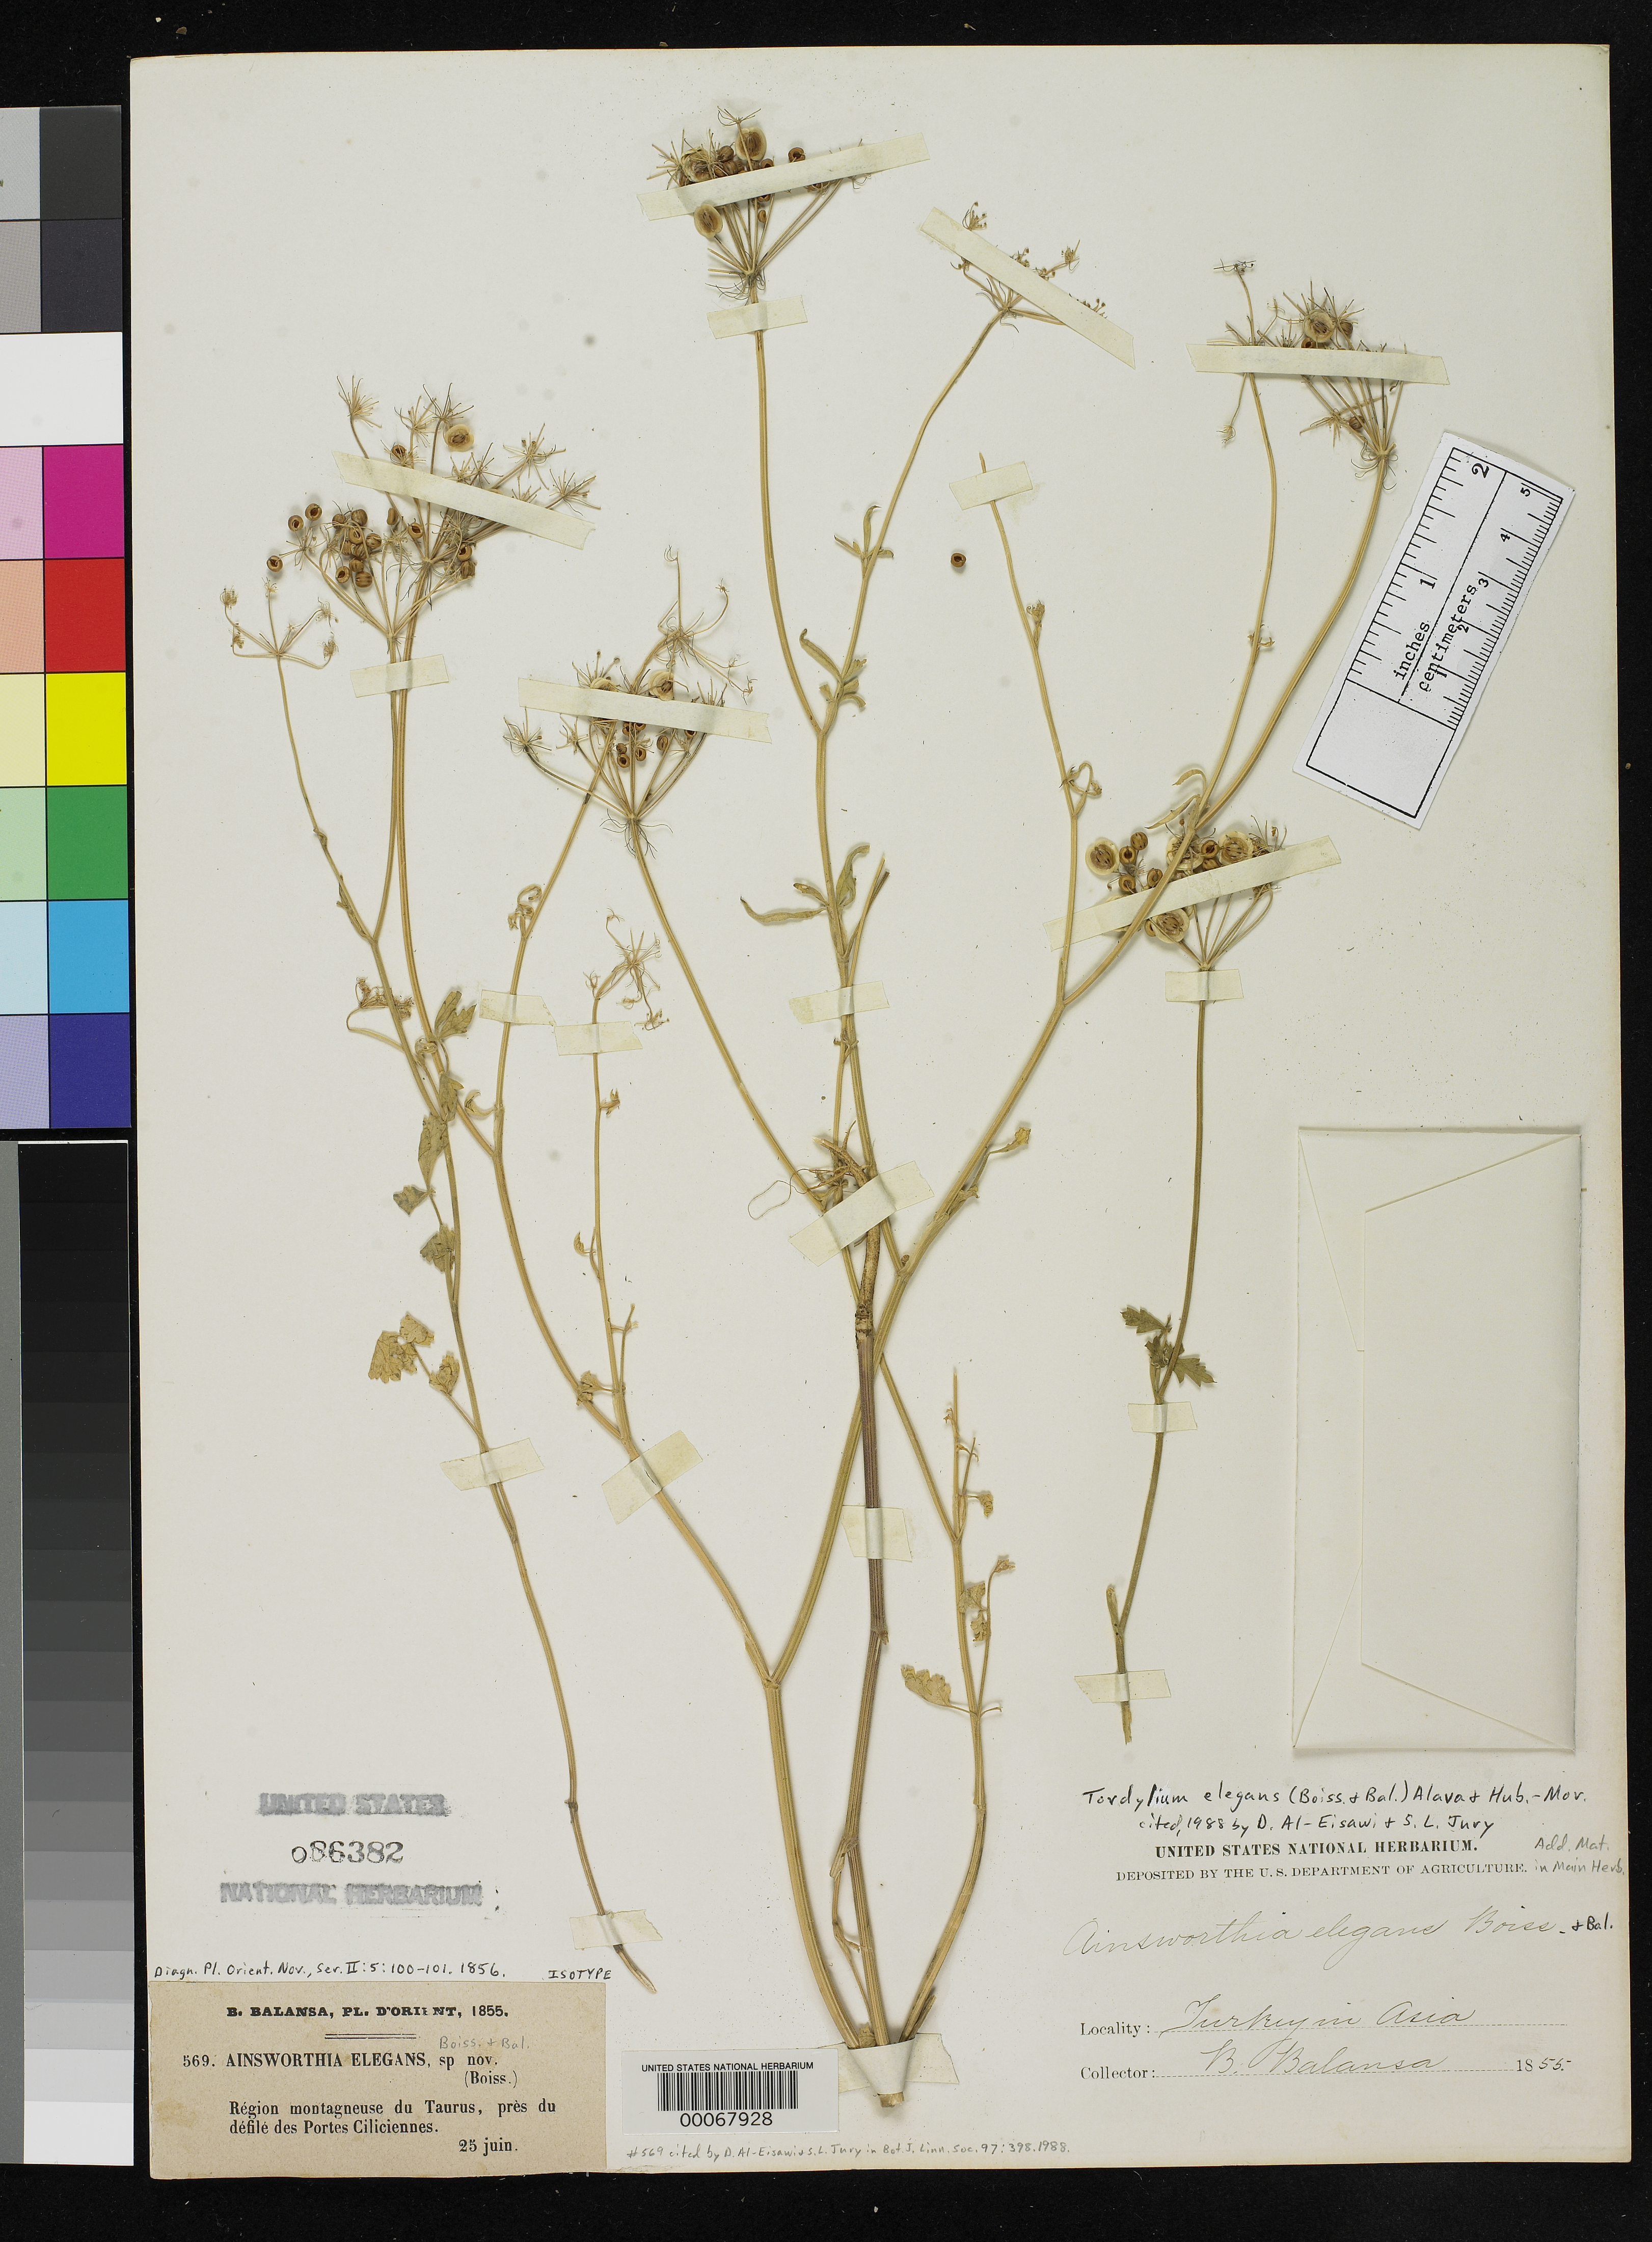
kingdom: Plantae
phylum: Tracheophyta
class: Magnoliopsida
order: Apiales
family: Apiaceae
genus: Ainsworthia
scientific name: Ainsworthia elegans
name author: Boiss. & Balansa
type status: Isotype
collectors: B. Balansa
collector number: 569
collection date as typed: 25 Jun 1855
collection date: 1855-06-25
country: Turkey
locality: Région montagneuse du Taurus, près du défilé des Portes Ciliciennes.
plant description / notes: Currently accepted name as cited by Al-Eisawi & Jury, Bot. J. Linn. Soc. 97: 398 (1988).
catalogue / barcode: US 86382